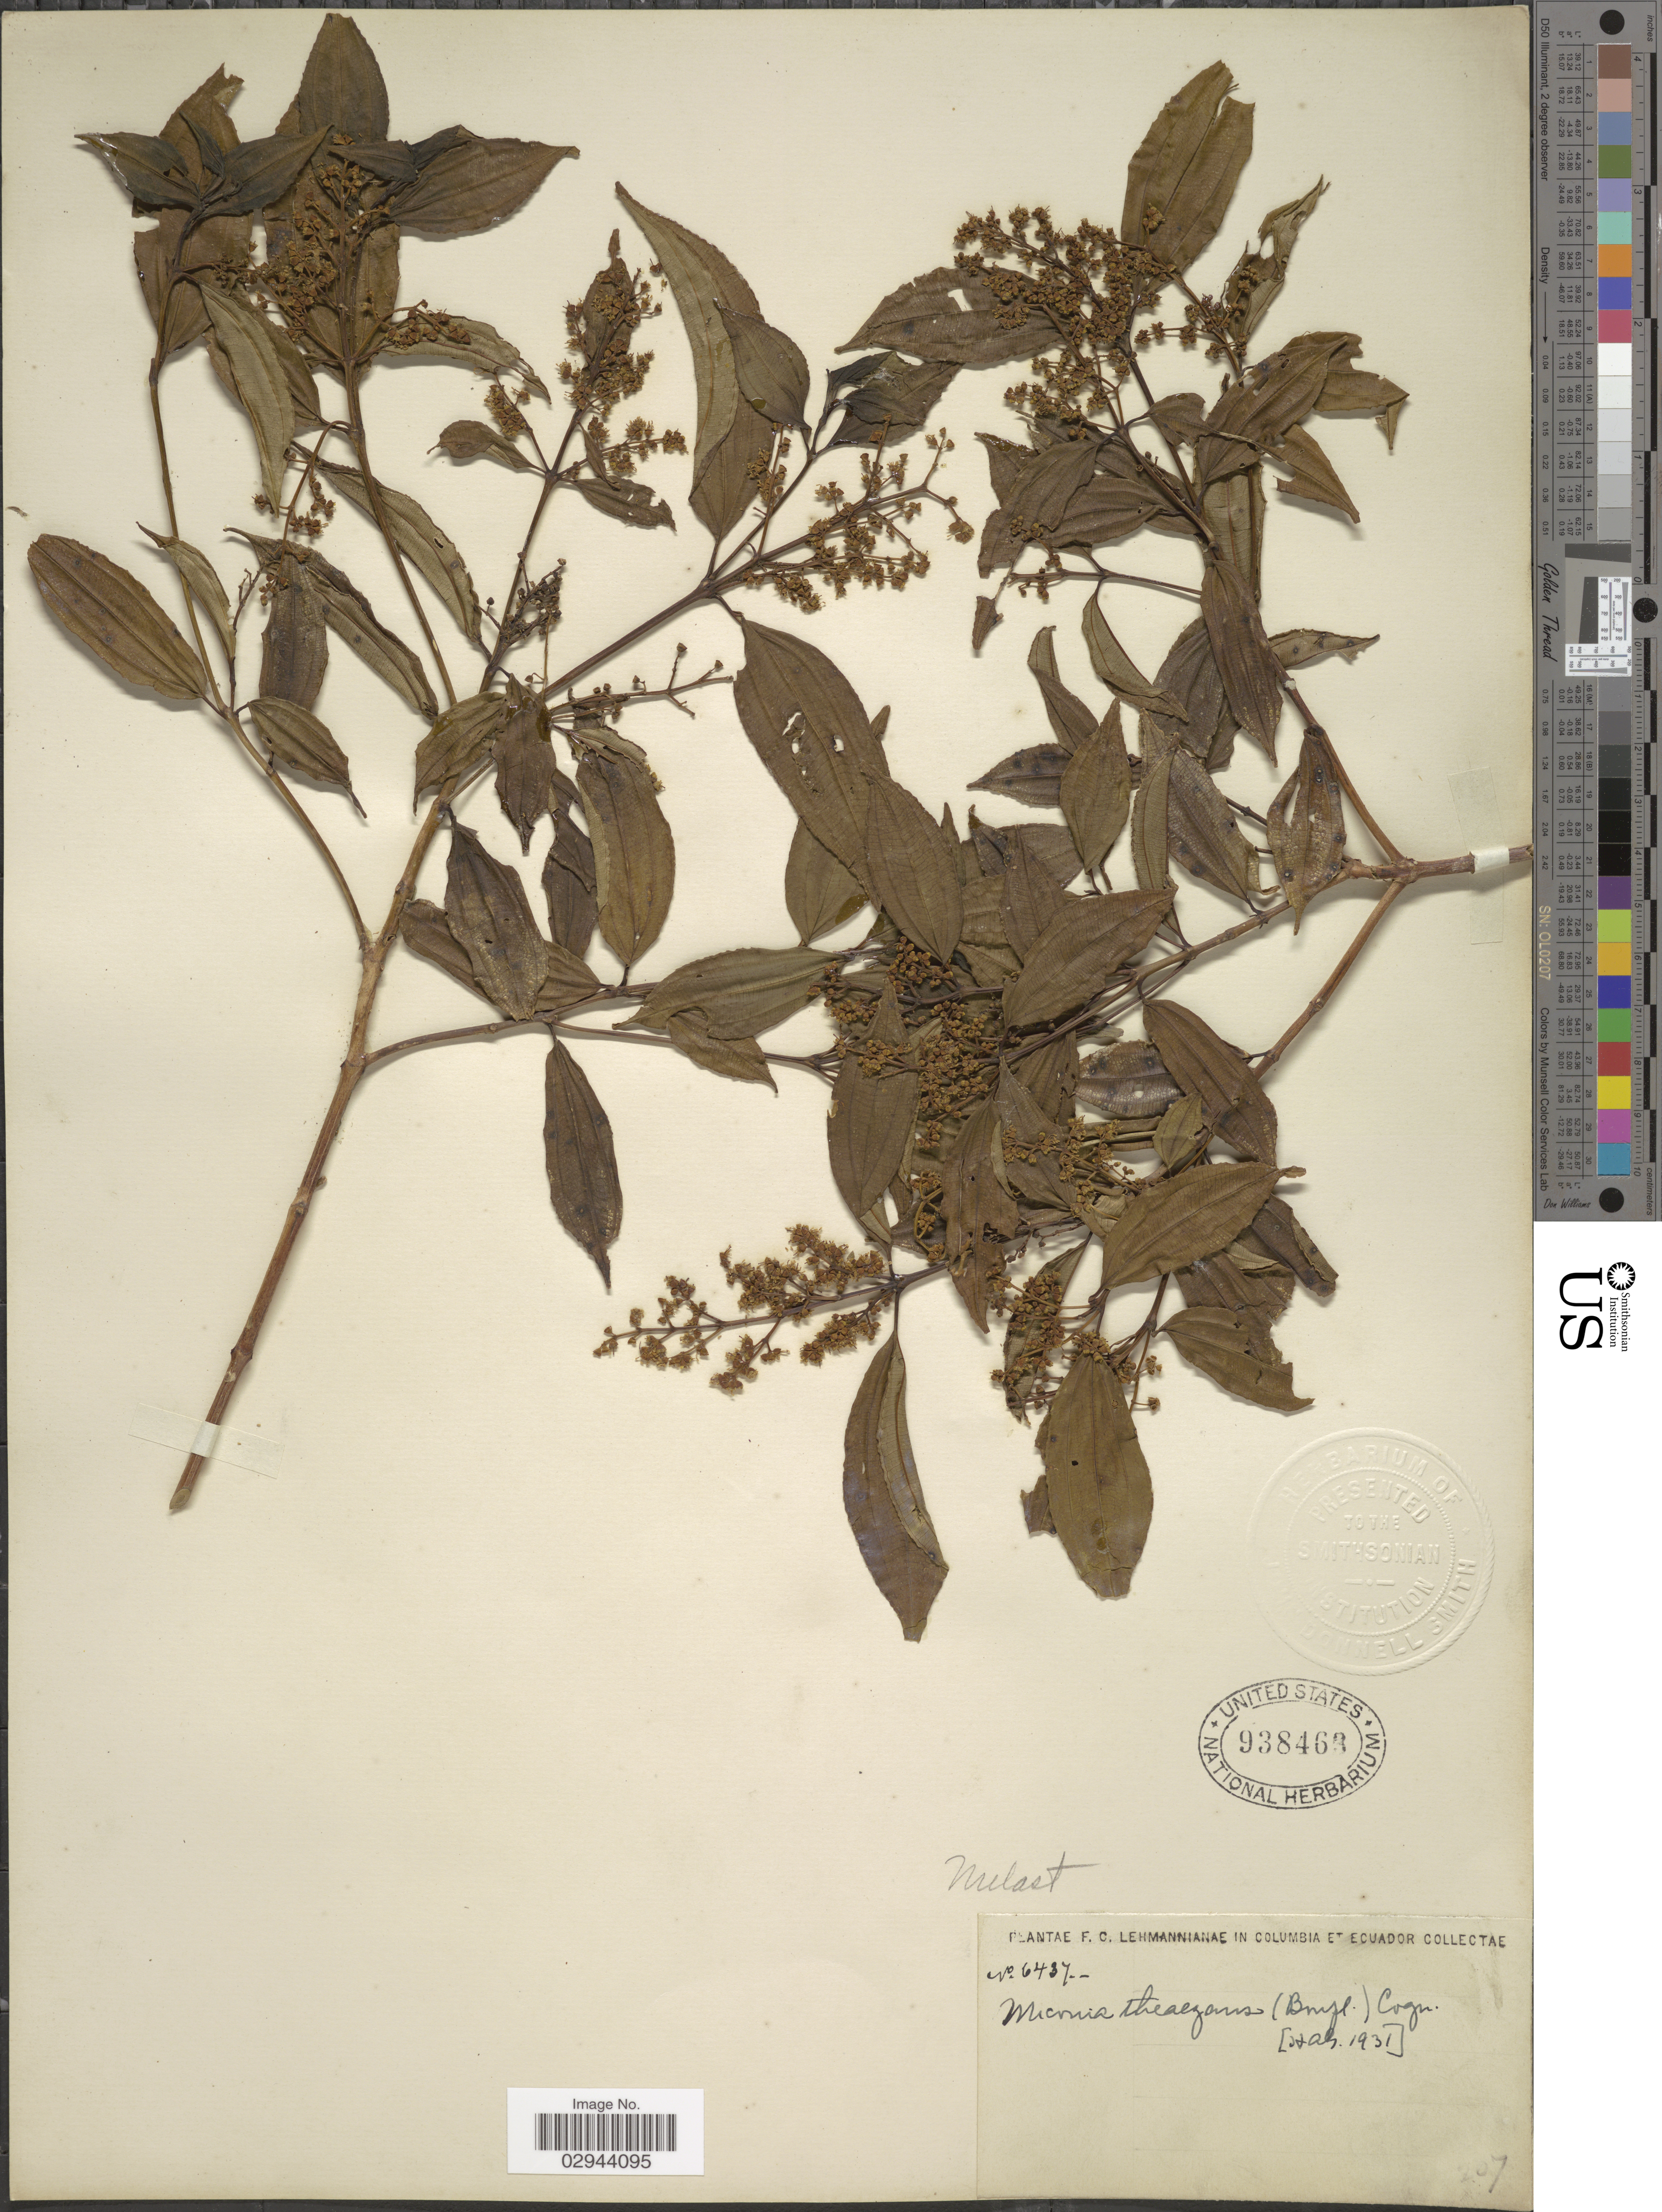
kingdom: Plantae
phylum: Tracheophyta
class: Magnoliopsida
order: Myrtales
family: Melastomataceae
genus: Miconia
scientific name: Miconia theizans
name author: (Bonpl.) Cogn.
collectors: F. C. Lehmann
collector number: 6437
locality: Columbia et Ecuador.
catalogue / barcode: US 938463